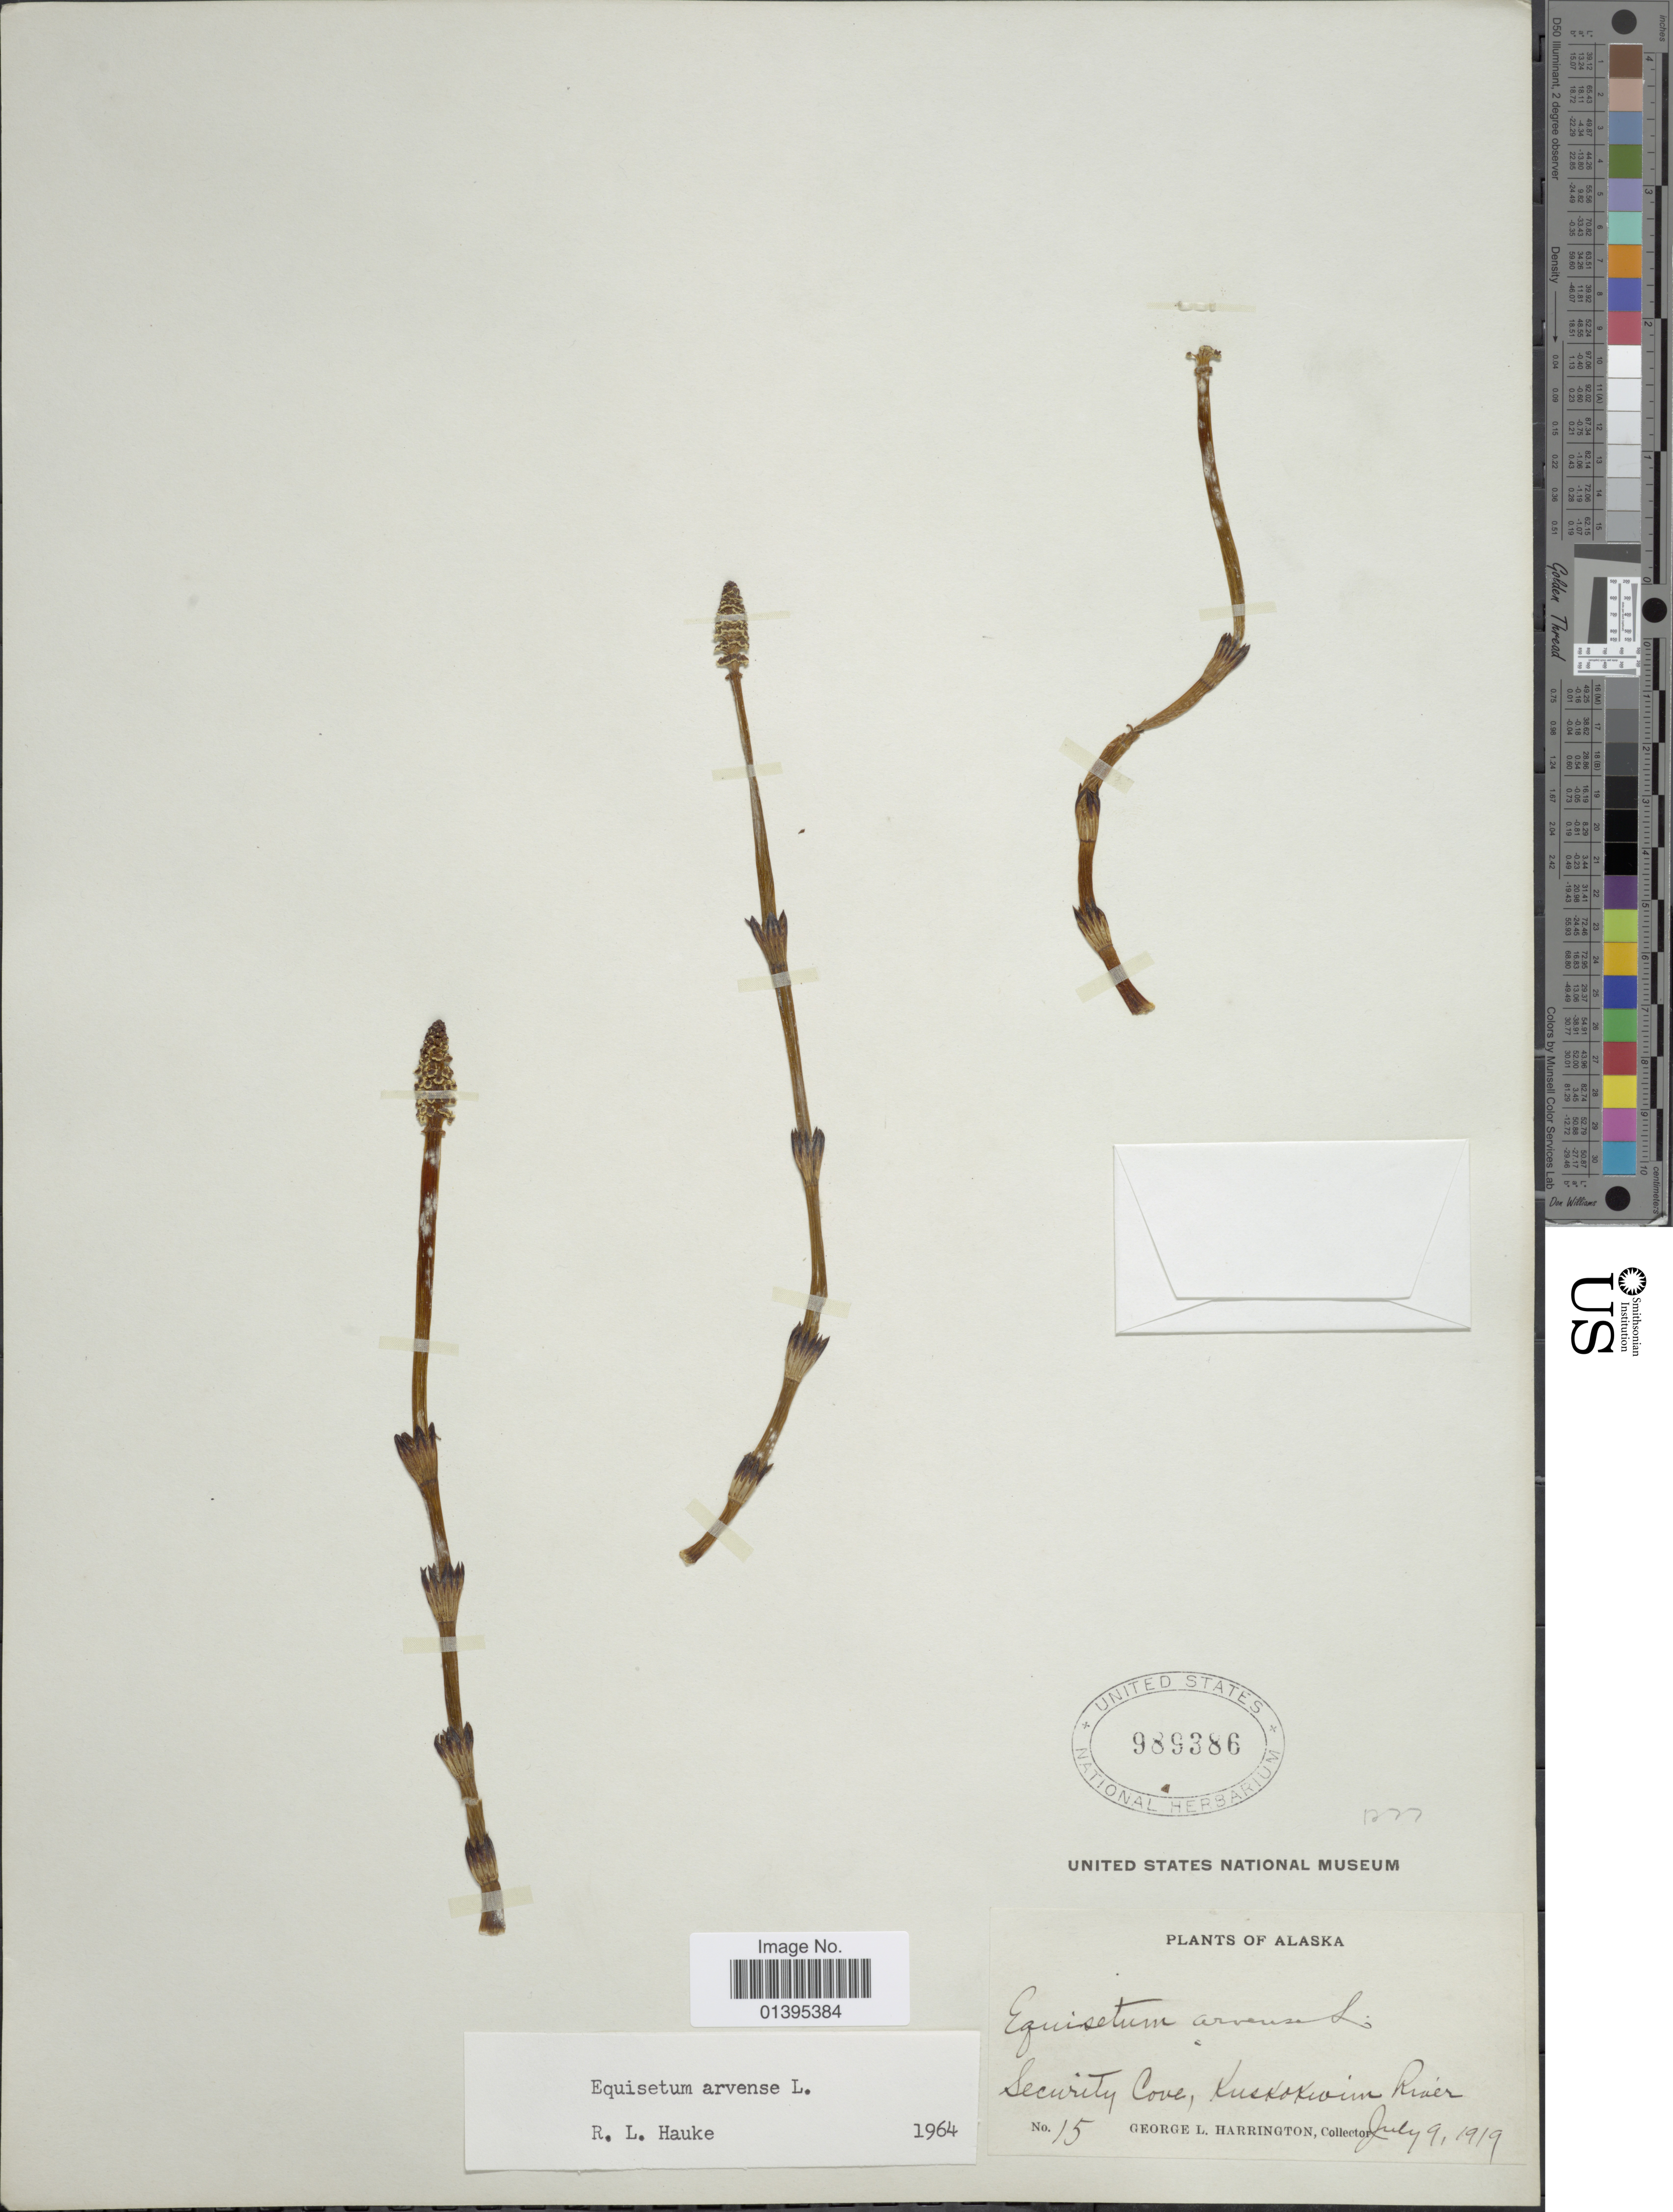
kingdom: Plantae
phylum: Tracheophyta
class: Polypodiopsida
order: Equisetales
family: Equisetaceae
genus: Equisetum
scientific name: Equisetum arvense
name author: L.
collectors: G. Harrington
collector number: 15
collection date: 1919-07-09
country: United States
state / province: Alaska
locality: Security Cove, Kuskokwim River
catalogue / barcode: US 989386